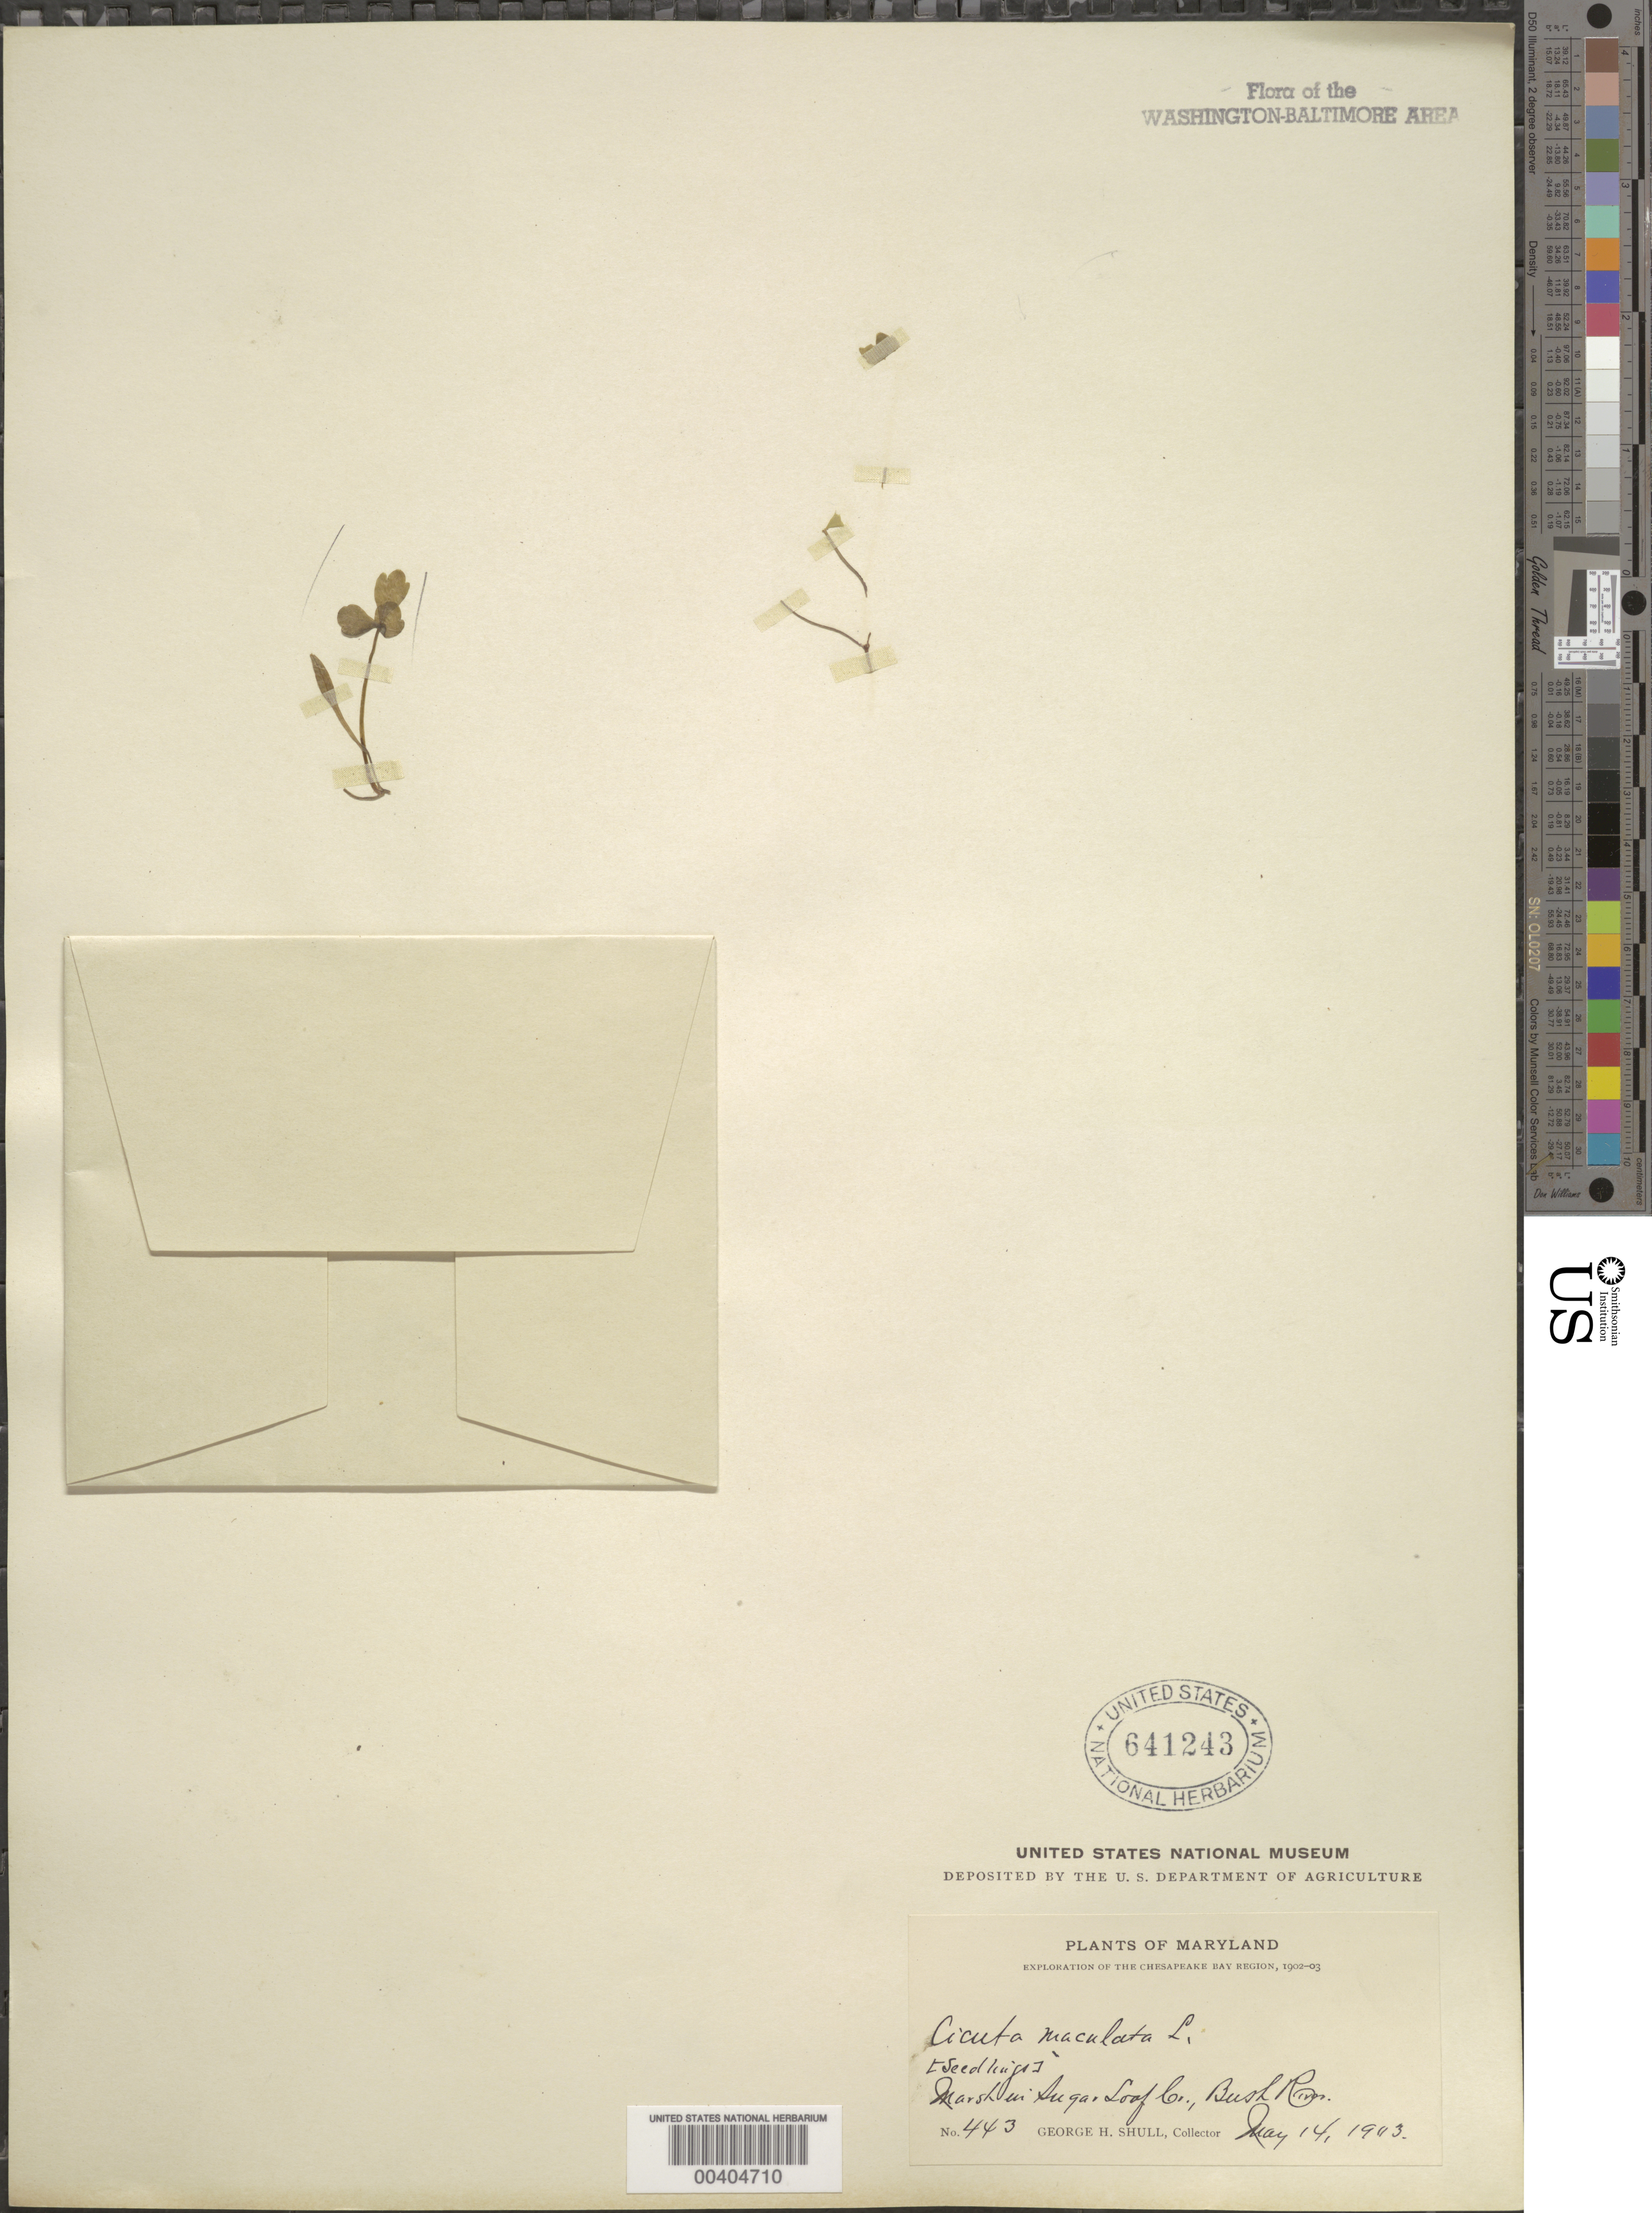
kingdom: Plantae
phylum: Tracheophyta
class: Magnoliopsida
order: Apiales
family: Apiaceae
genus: Cicuta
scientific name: Cicuta maculata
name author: L.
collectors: G. H. Shull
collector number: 443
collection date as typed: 14 May 1903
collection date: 1903-05-14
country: United States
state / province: Maryland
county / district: Frederick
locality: Sugarloaf Creek, Rush River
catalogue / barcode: US 641243